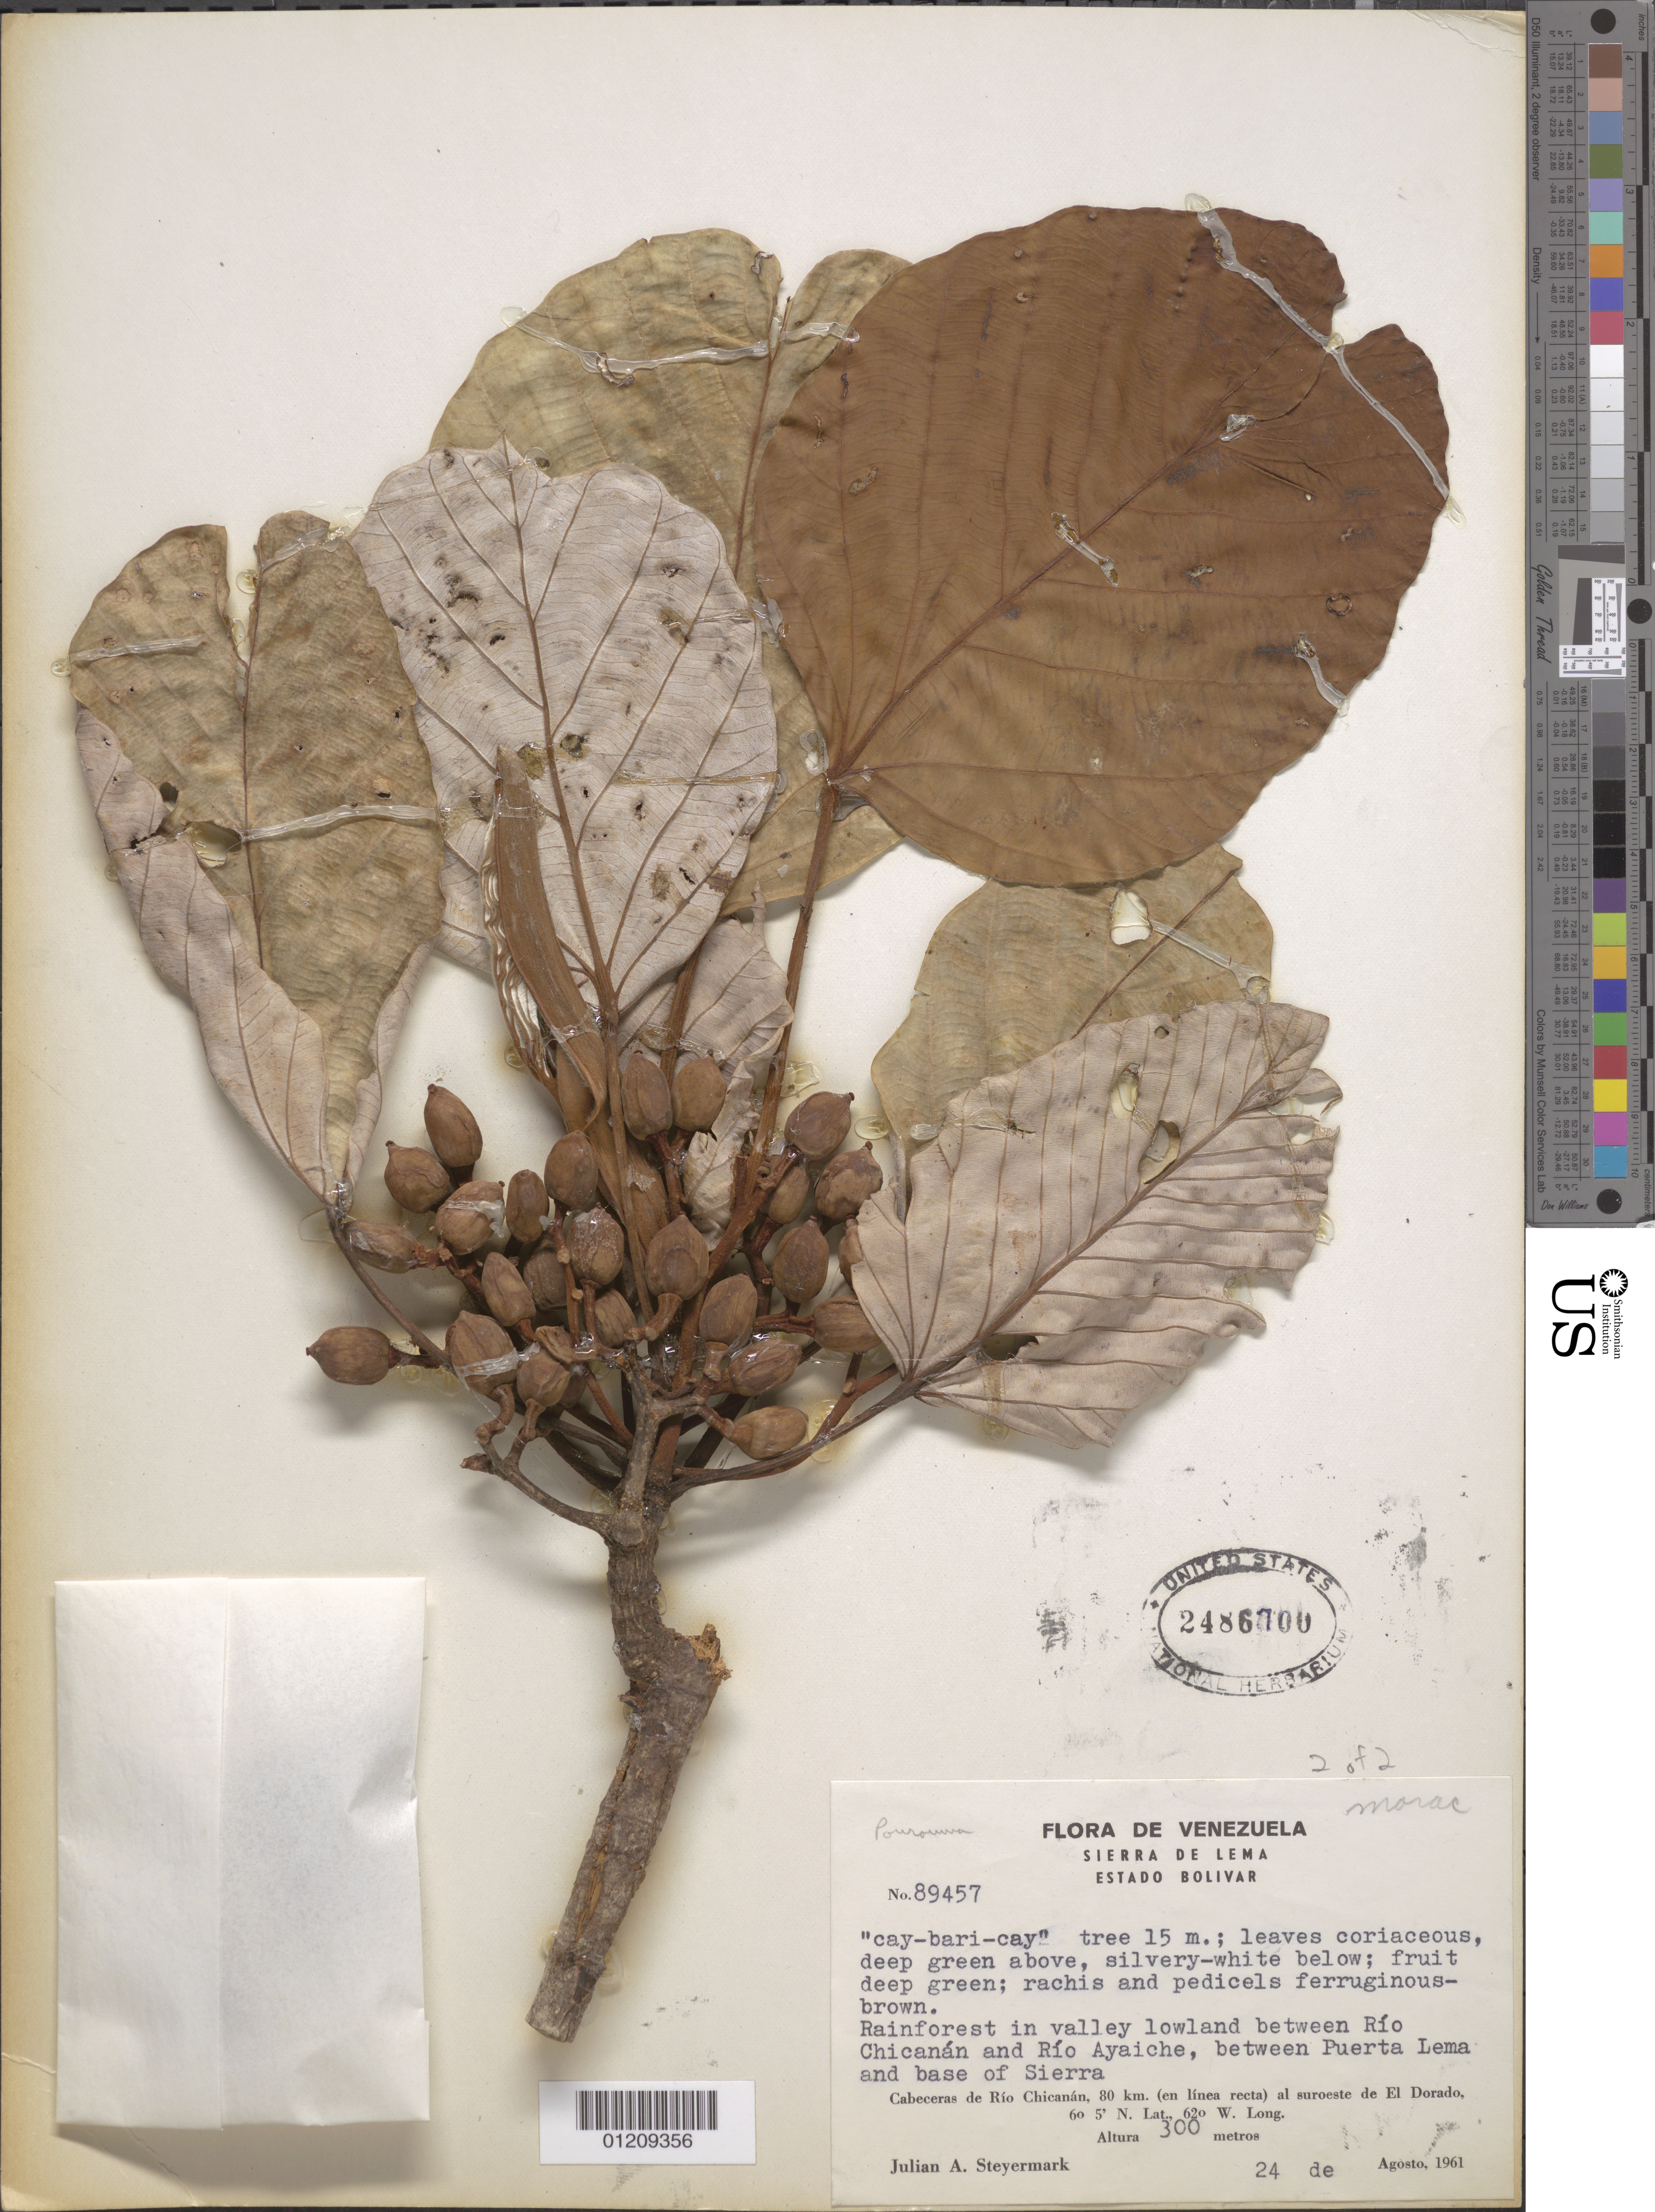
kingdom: Plantae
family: Cecropiaceae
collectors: J. Steyermark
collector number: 89457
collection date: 1961-08-24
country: Venezuela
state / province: Bolívar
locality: Between Rio Chicanán and Rio Ayaiche, between Puerta Lema and base of Sierra. 80km (en linea recta) al suroeste de El Dorado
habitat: Rainforest in valley lowland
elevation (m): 300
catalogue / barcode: US 2486700